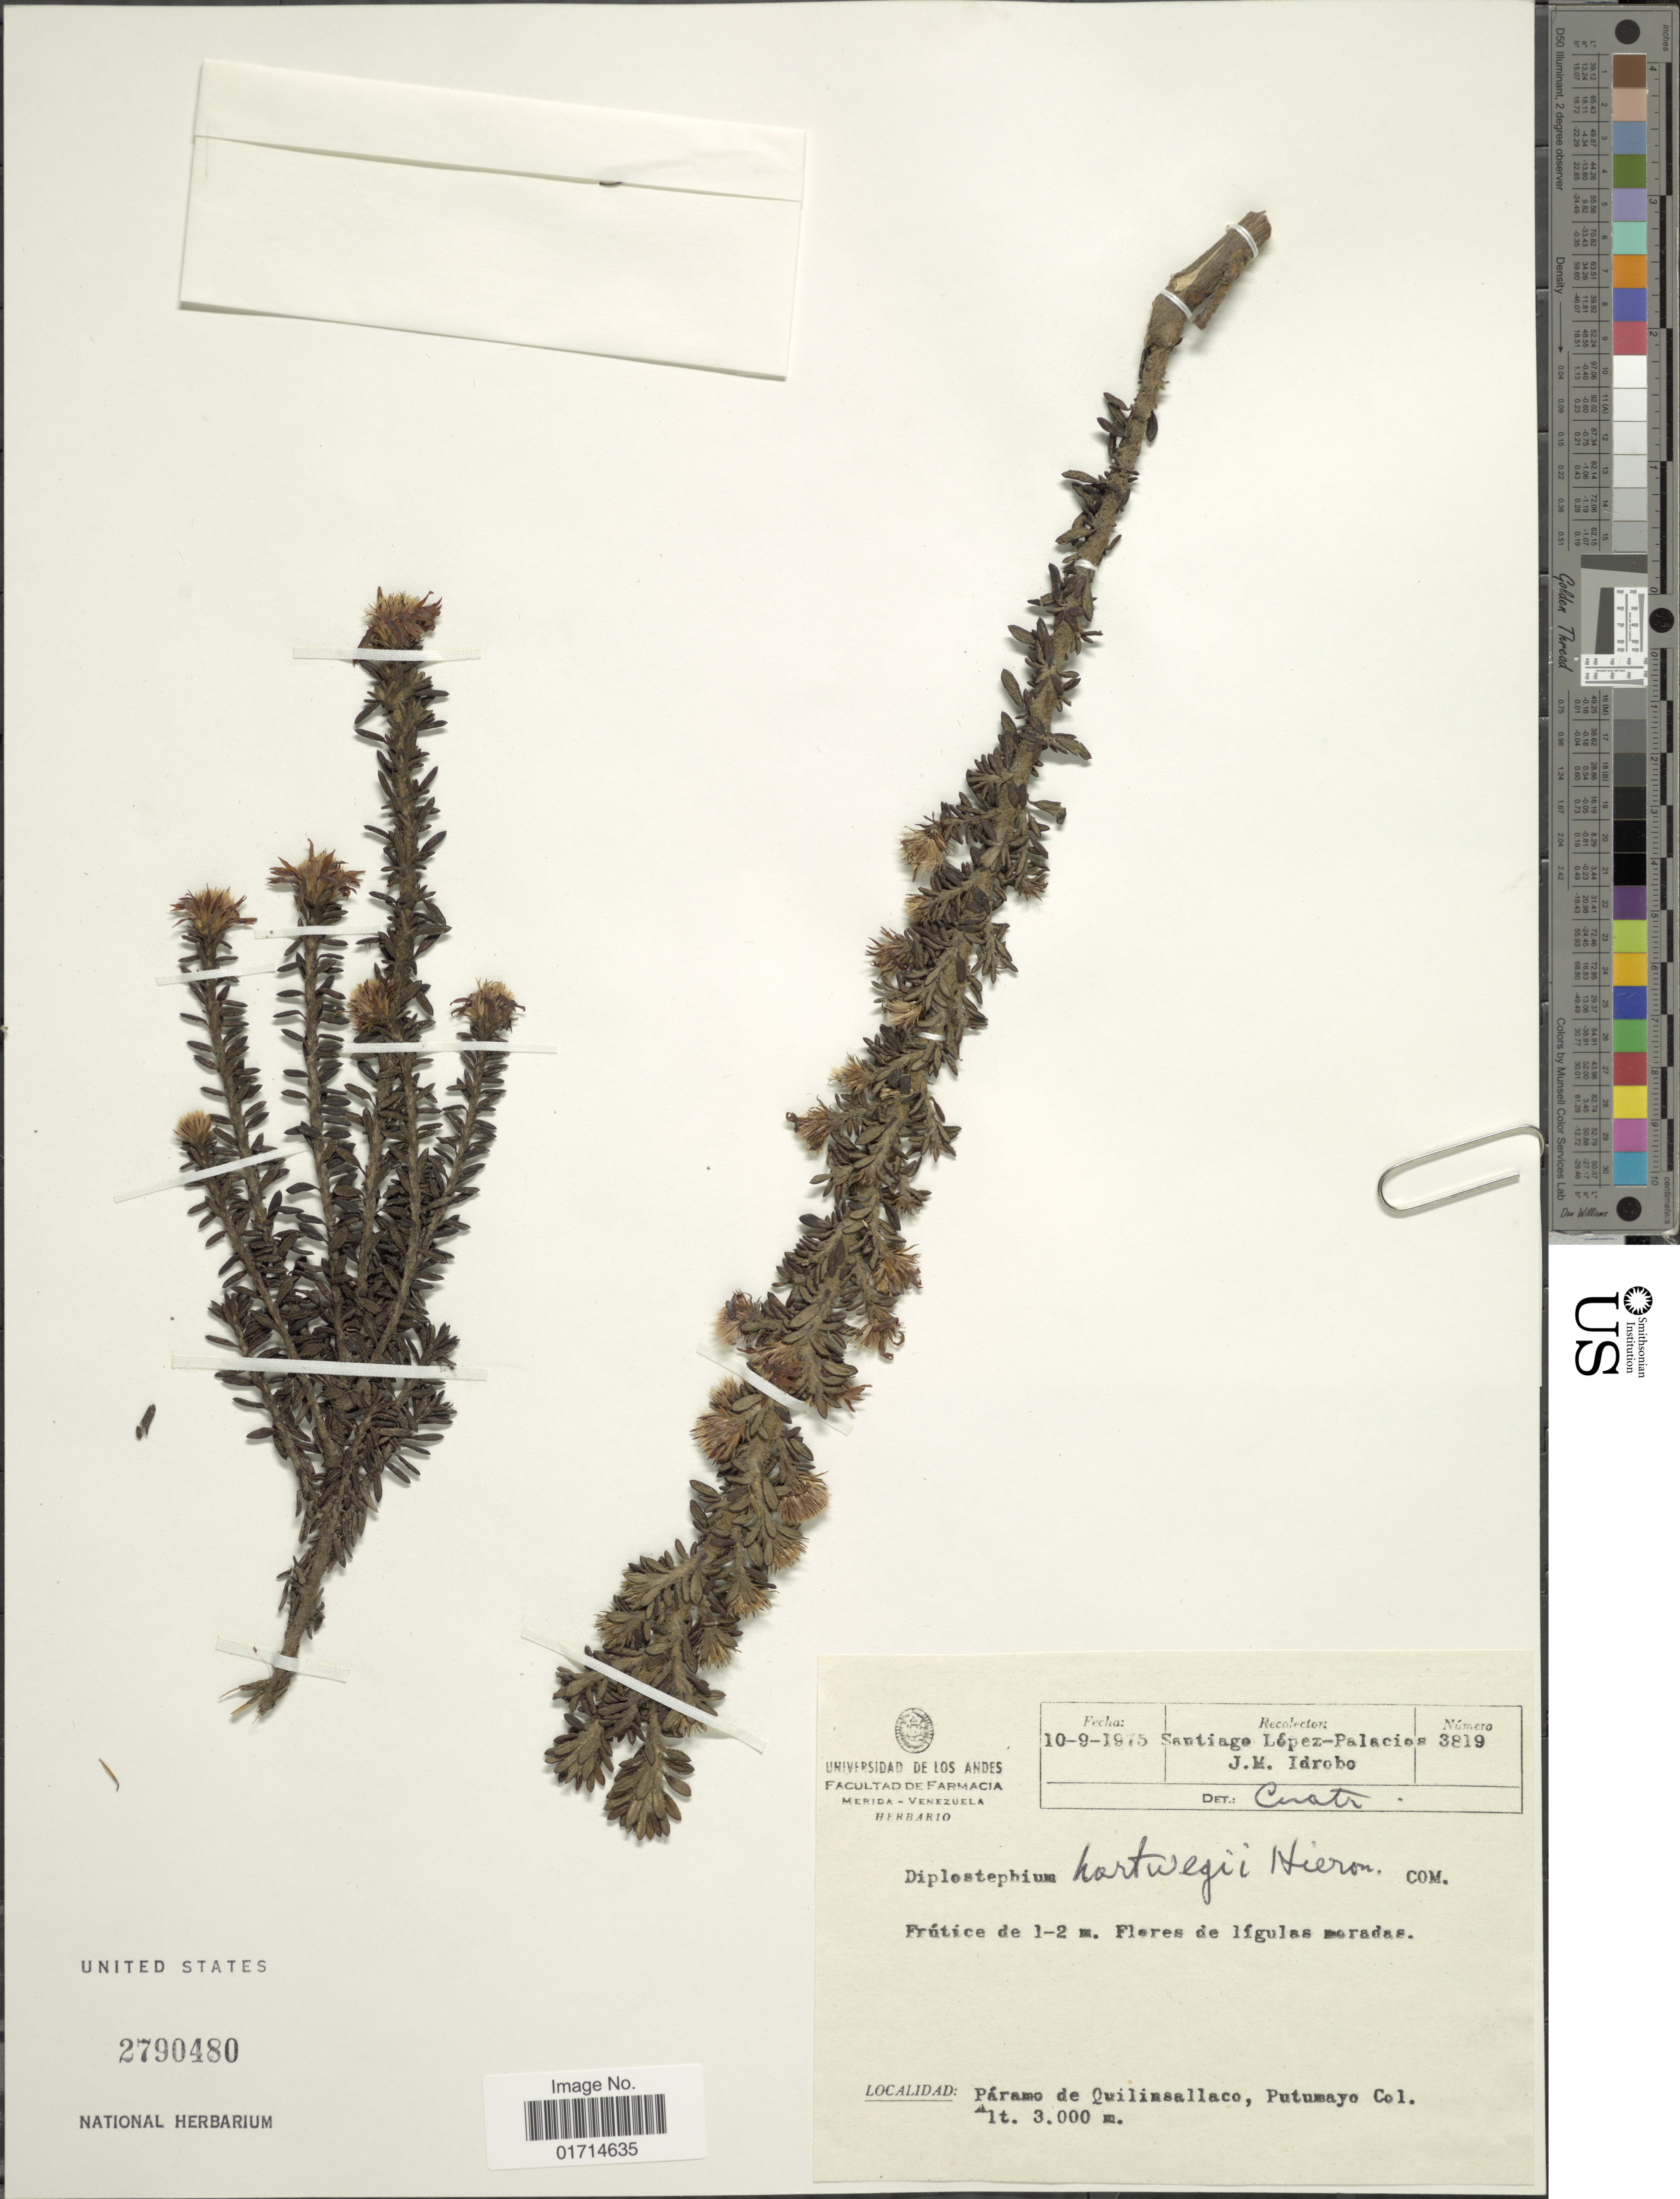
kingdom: Plantae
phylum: Tracheophyta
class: Magnoliopsida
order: Asterales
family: Asteraceae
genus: Diplostephium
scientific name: Diplostephium hartwegii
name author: Hieron.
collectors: S. López-Palacios & J. M. Idrobo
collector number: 3819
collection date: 1975-09-10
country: Colombia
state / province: Putumayo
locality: Paramo de Quilinsallaco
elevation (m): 3000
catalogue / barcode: US 2790480